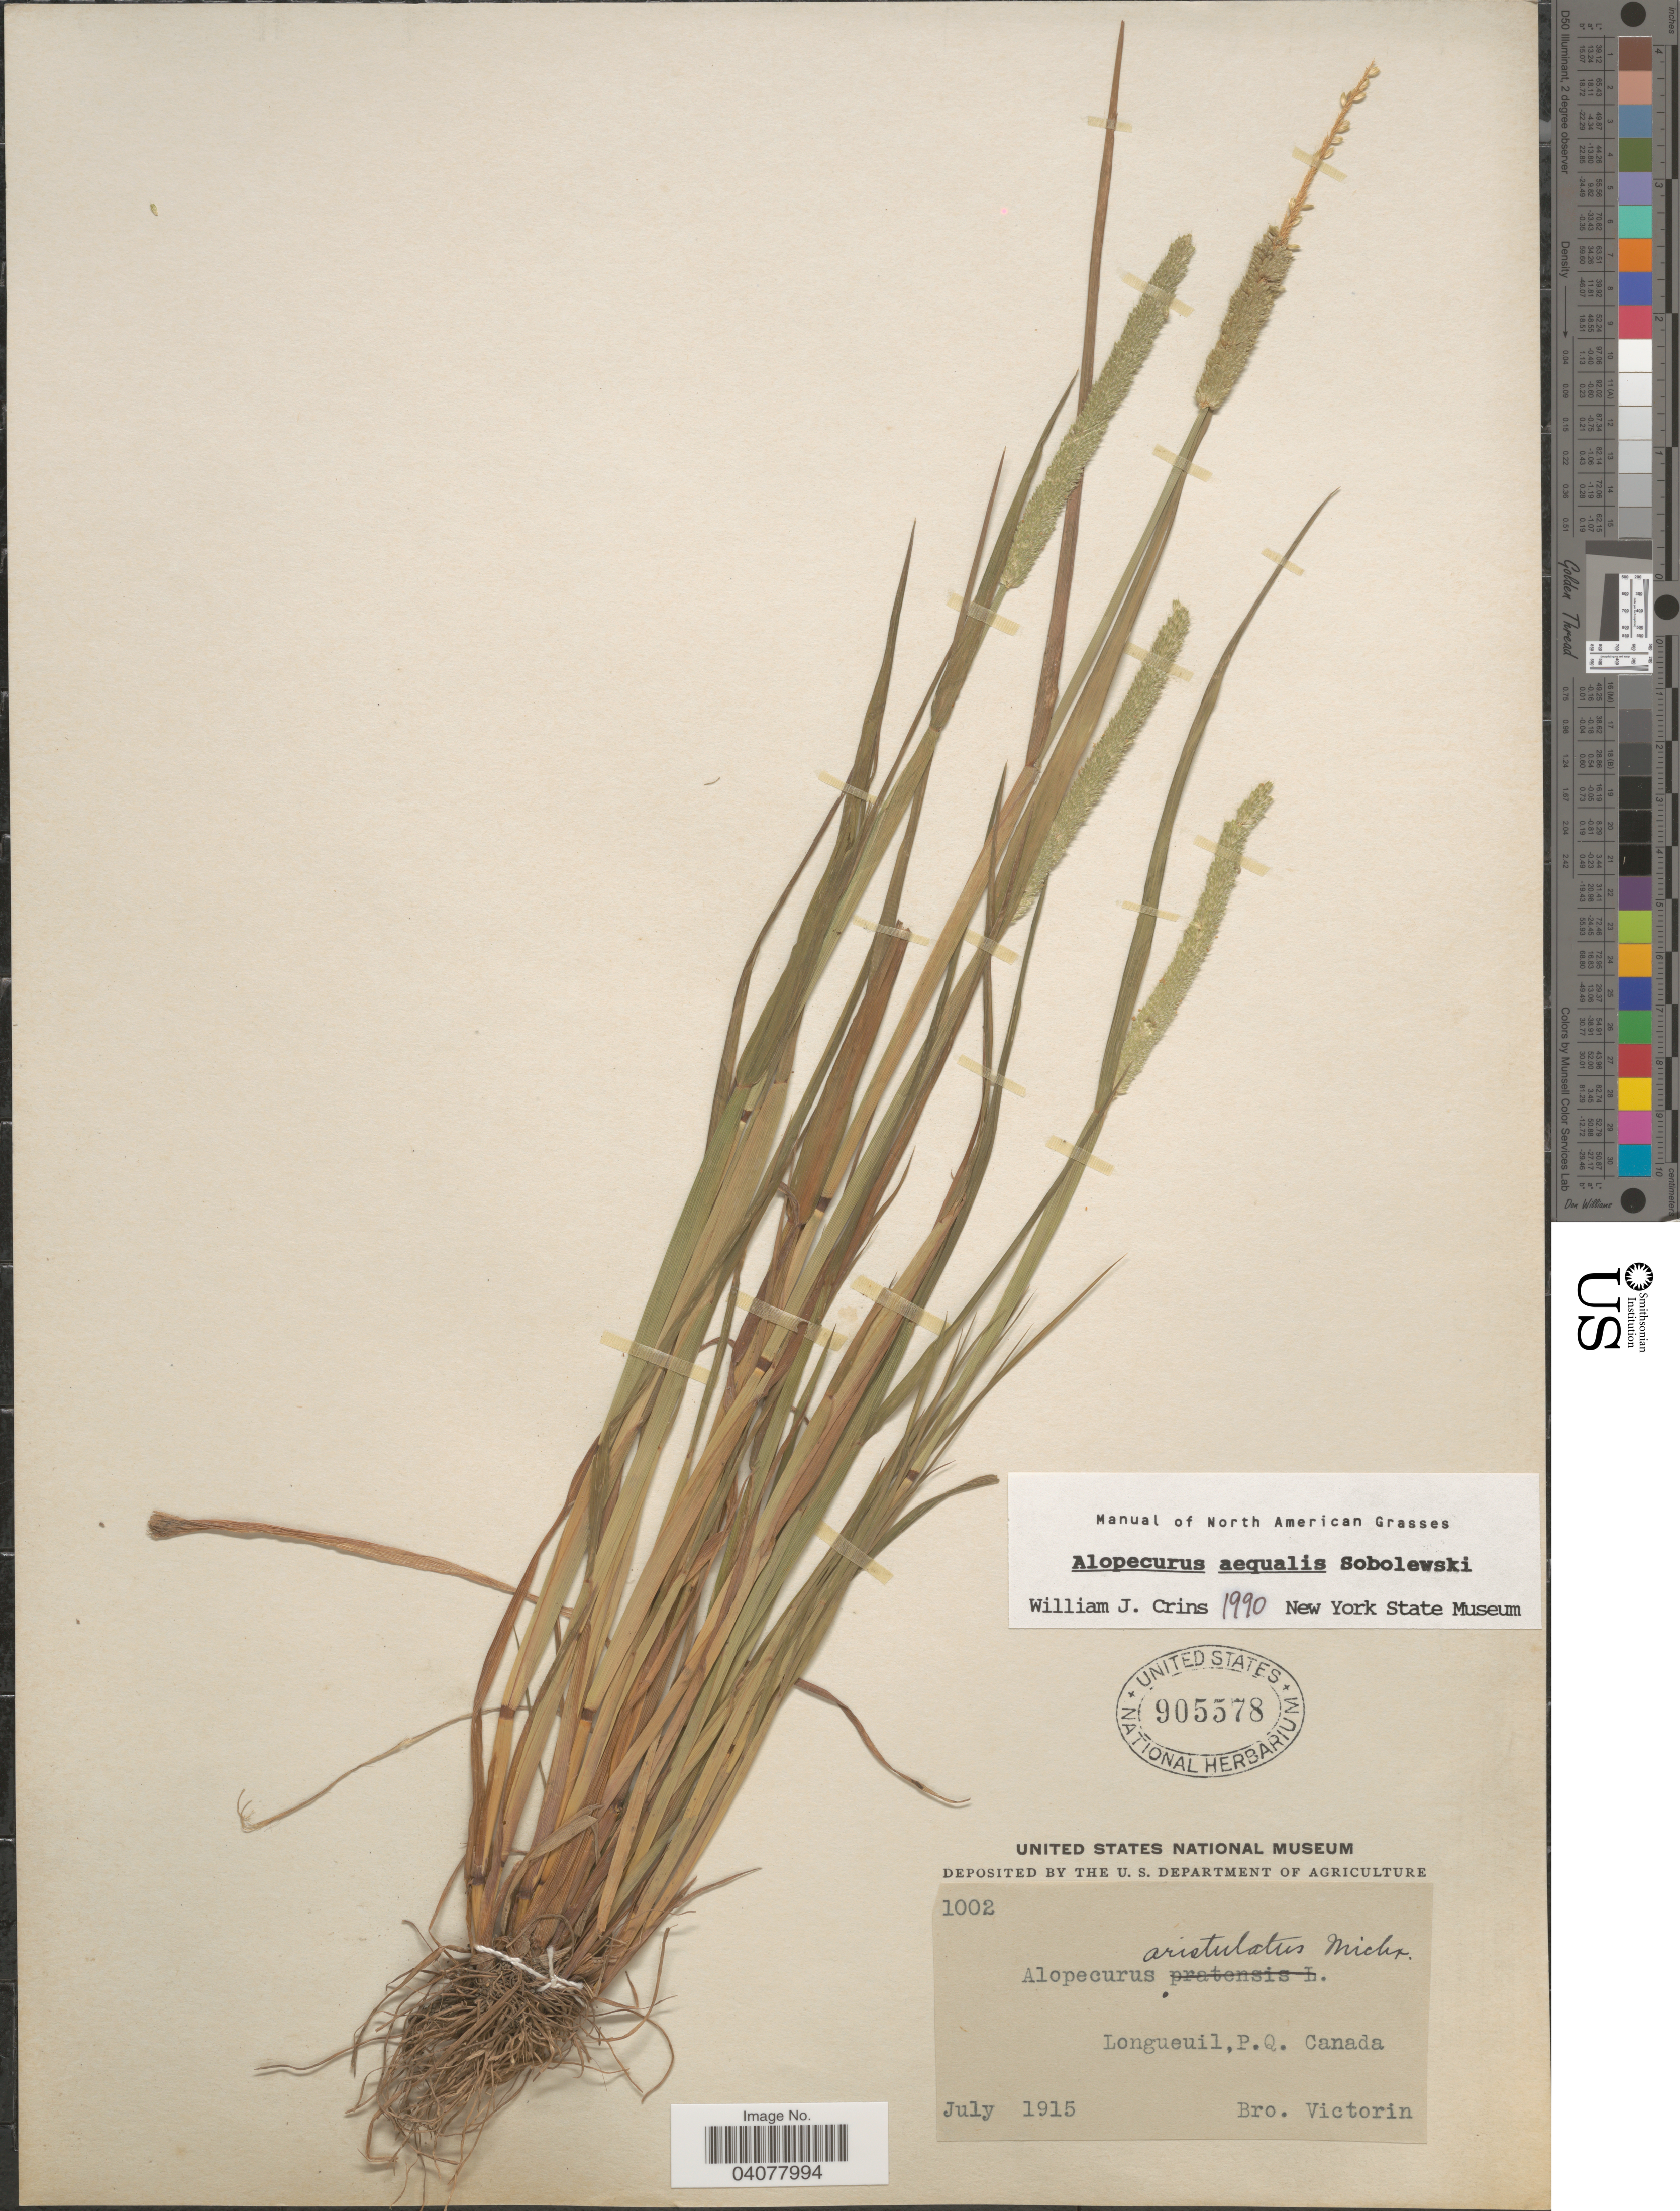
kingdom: Plantae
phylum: Tracheophyta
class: Liliopsida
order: Poales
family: Poaceae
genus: Alopecurus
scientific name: Alopecurus aequalis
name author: Sobol.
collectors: B. Victorin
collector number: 1002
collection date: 1915-07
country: Canada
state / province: Quebec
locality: Longueuil, P.Q.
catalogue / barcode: US 905578